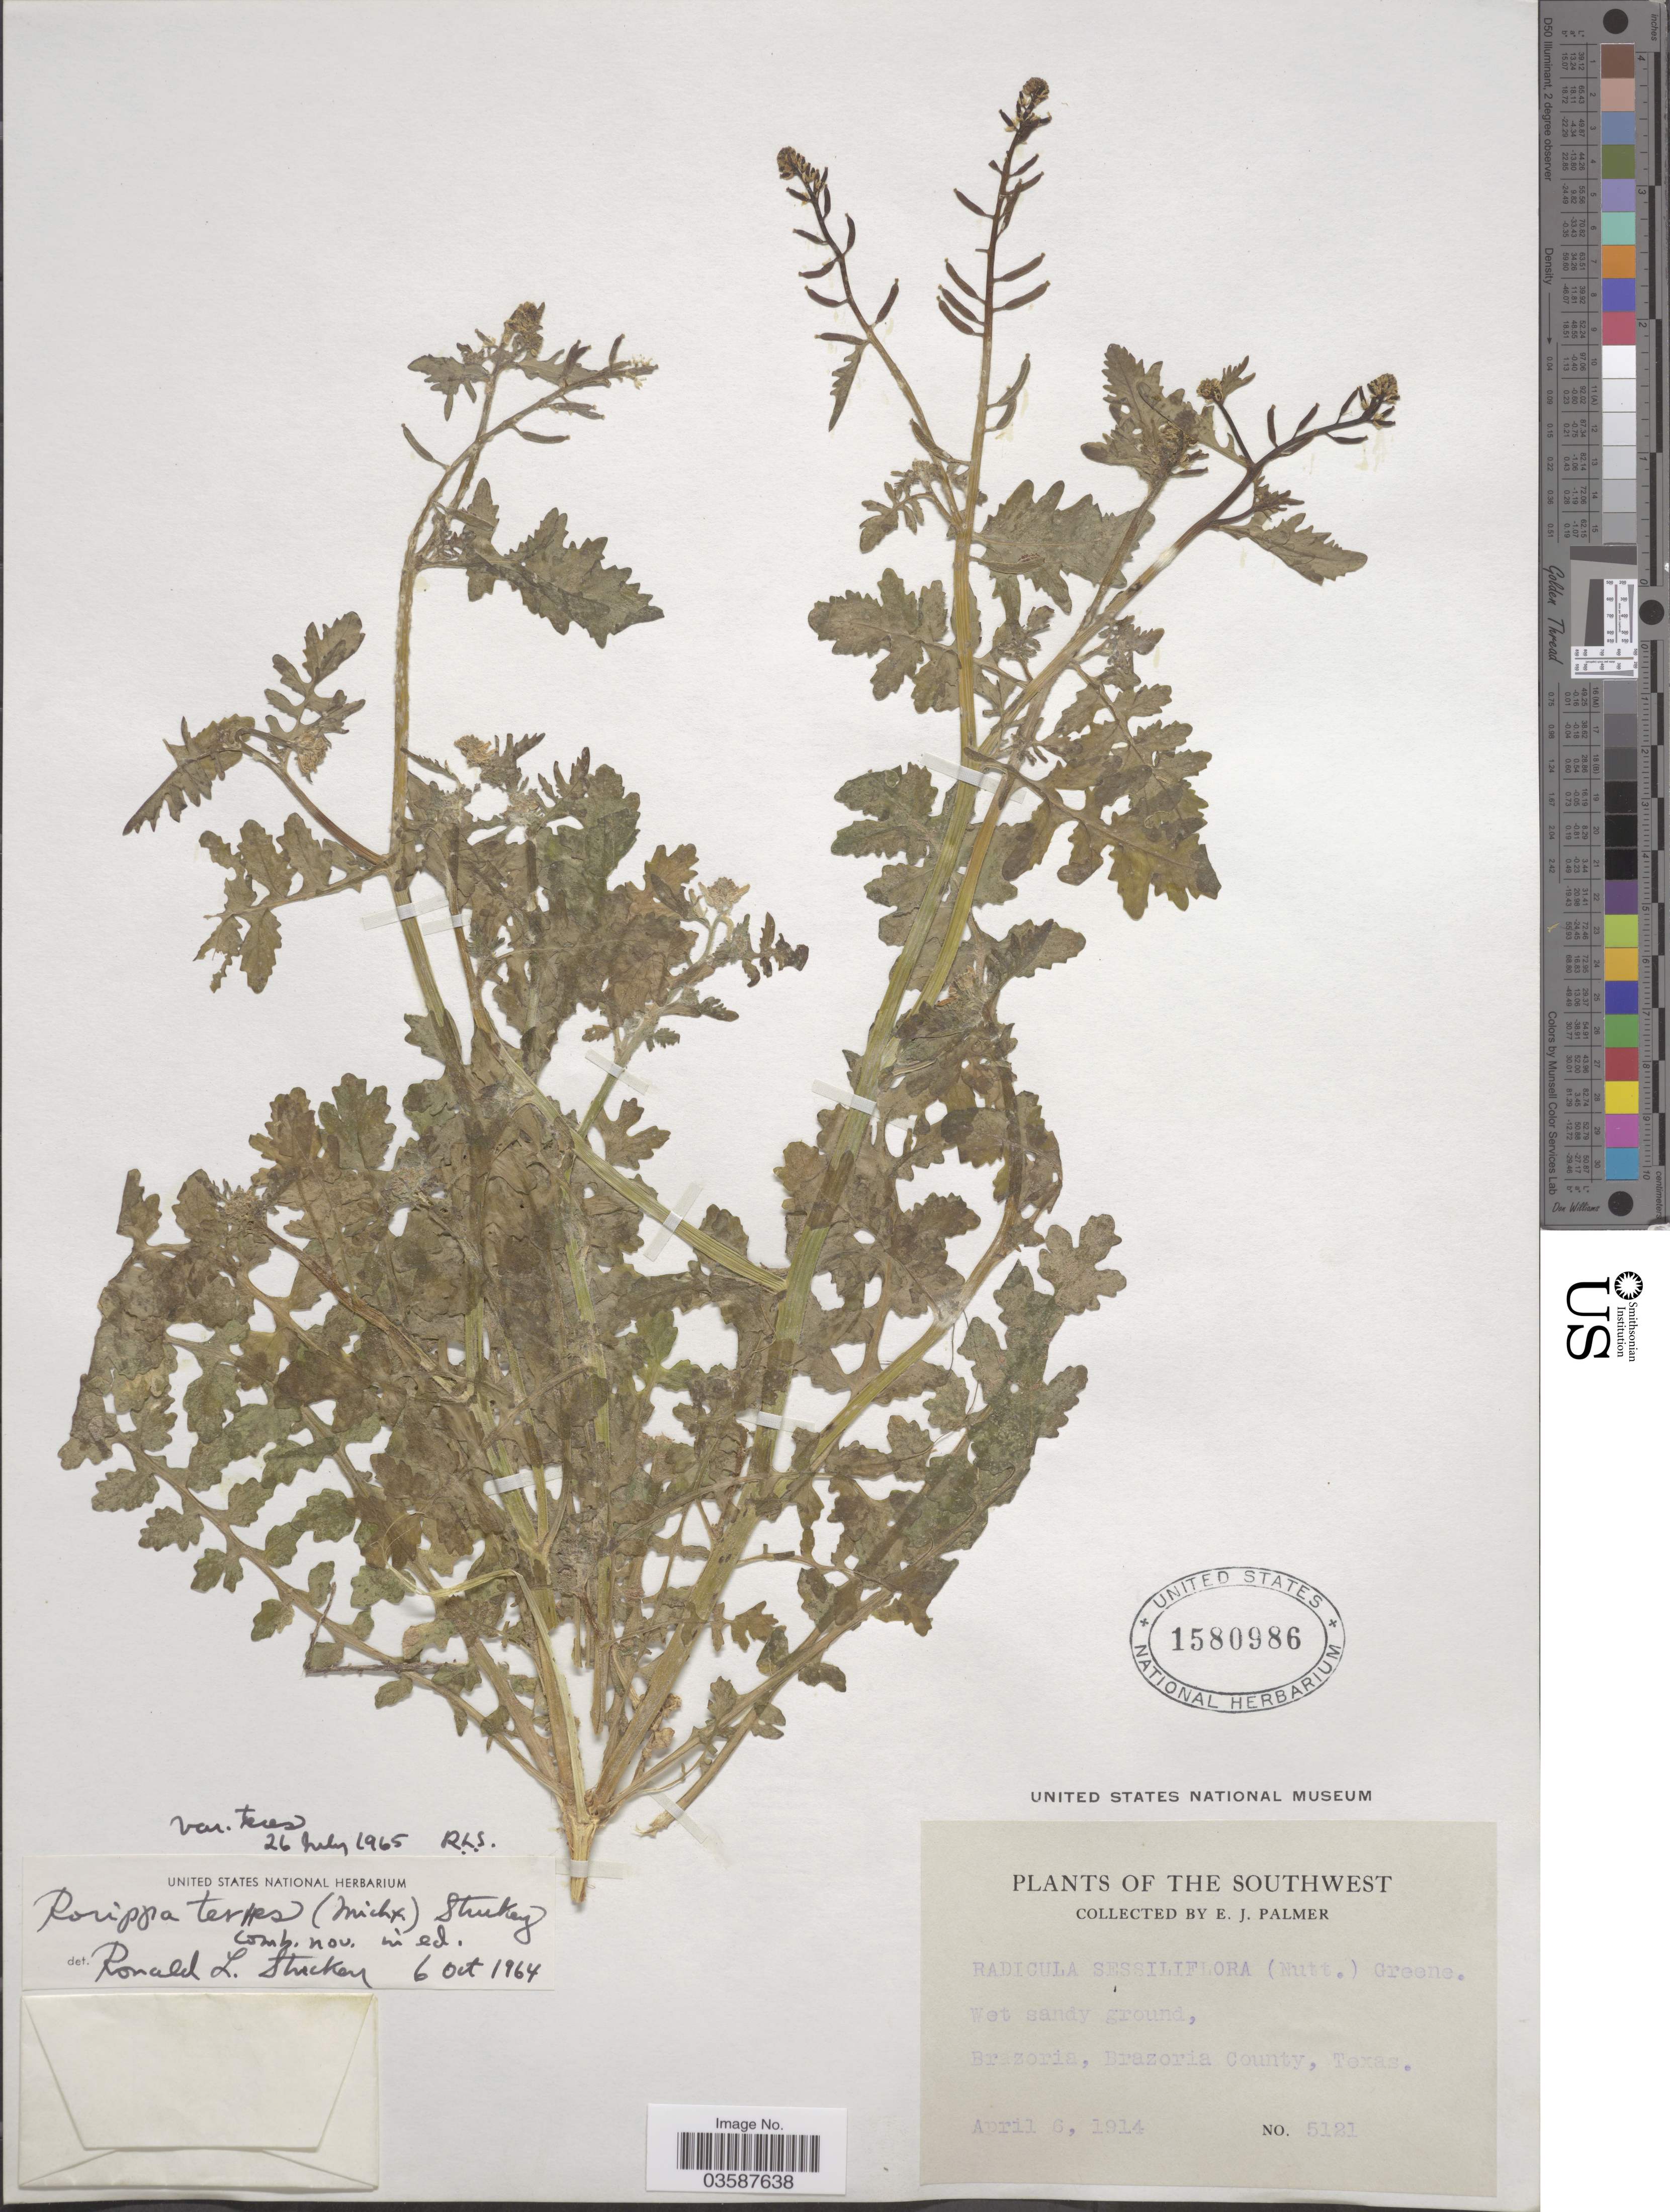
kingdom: Plantae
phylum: Tracheophyta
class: Magnoliopsida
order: Brassicales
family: Brassicaceae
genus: Rorippa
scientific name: Rorippa teres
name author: (Michx.) Stuckey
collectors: E. J. Palmer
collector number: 5121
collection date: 1914-04-06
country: United States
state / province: Texas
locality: The Southwest. Brazoria, Brazoria County.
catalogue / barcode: US 1580986